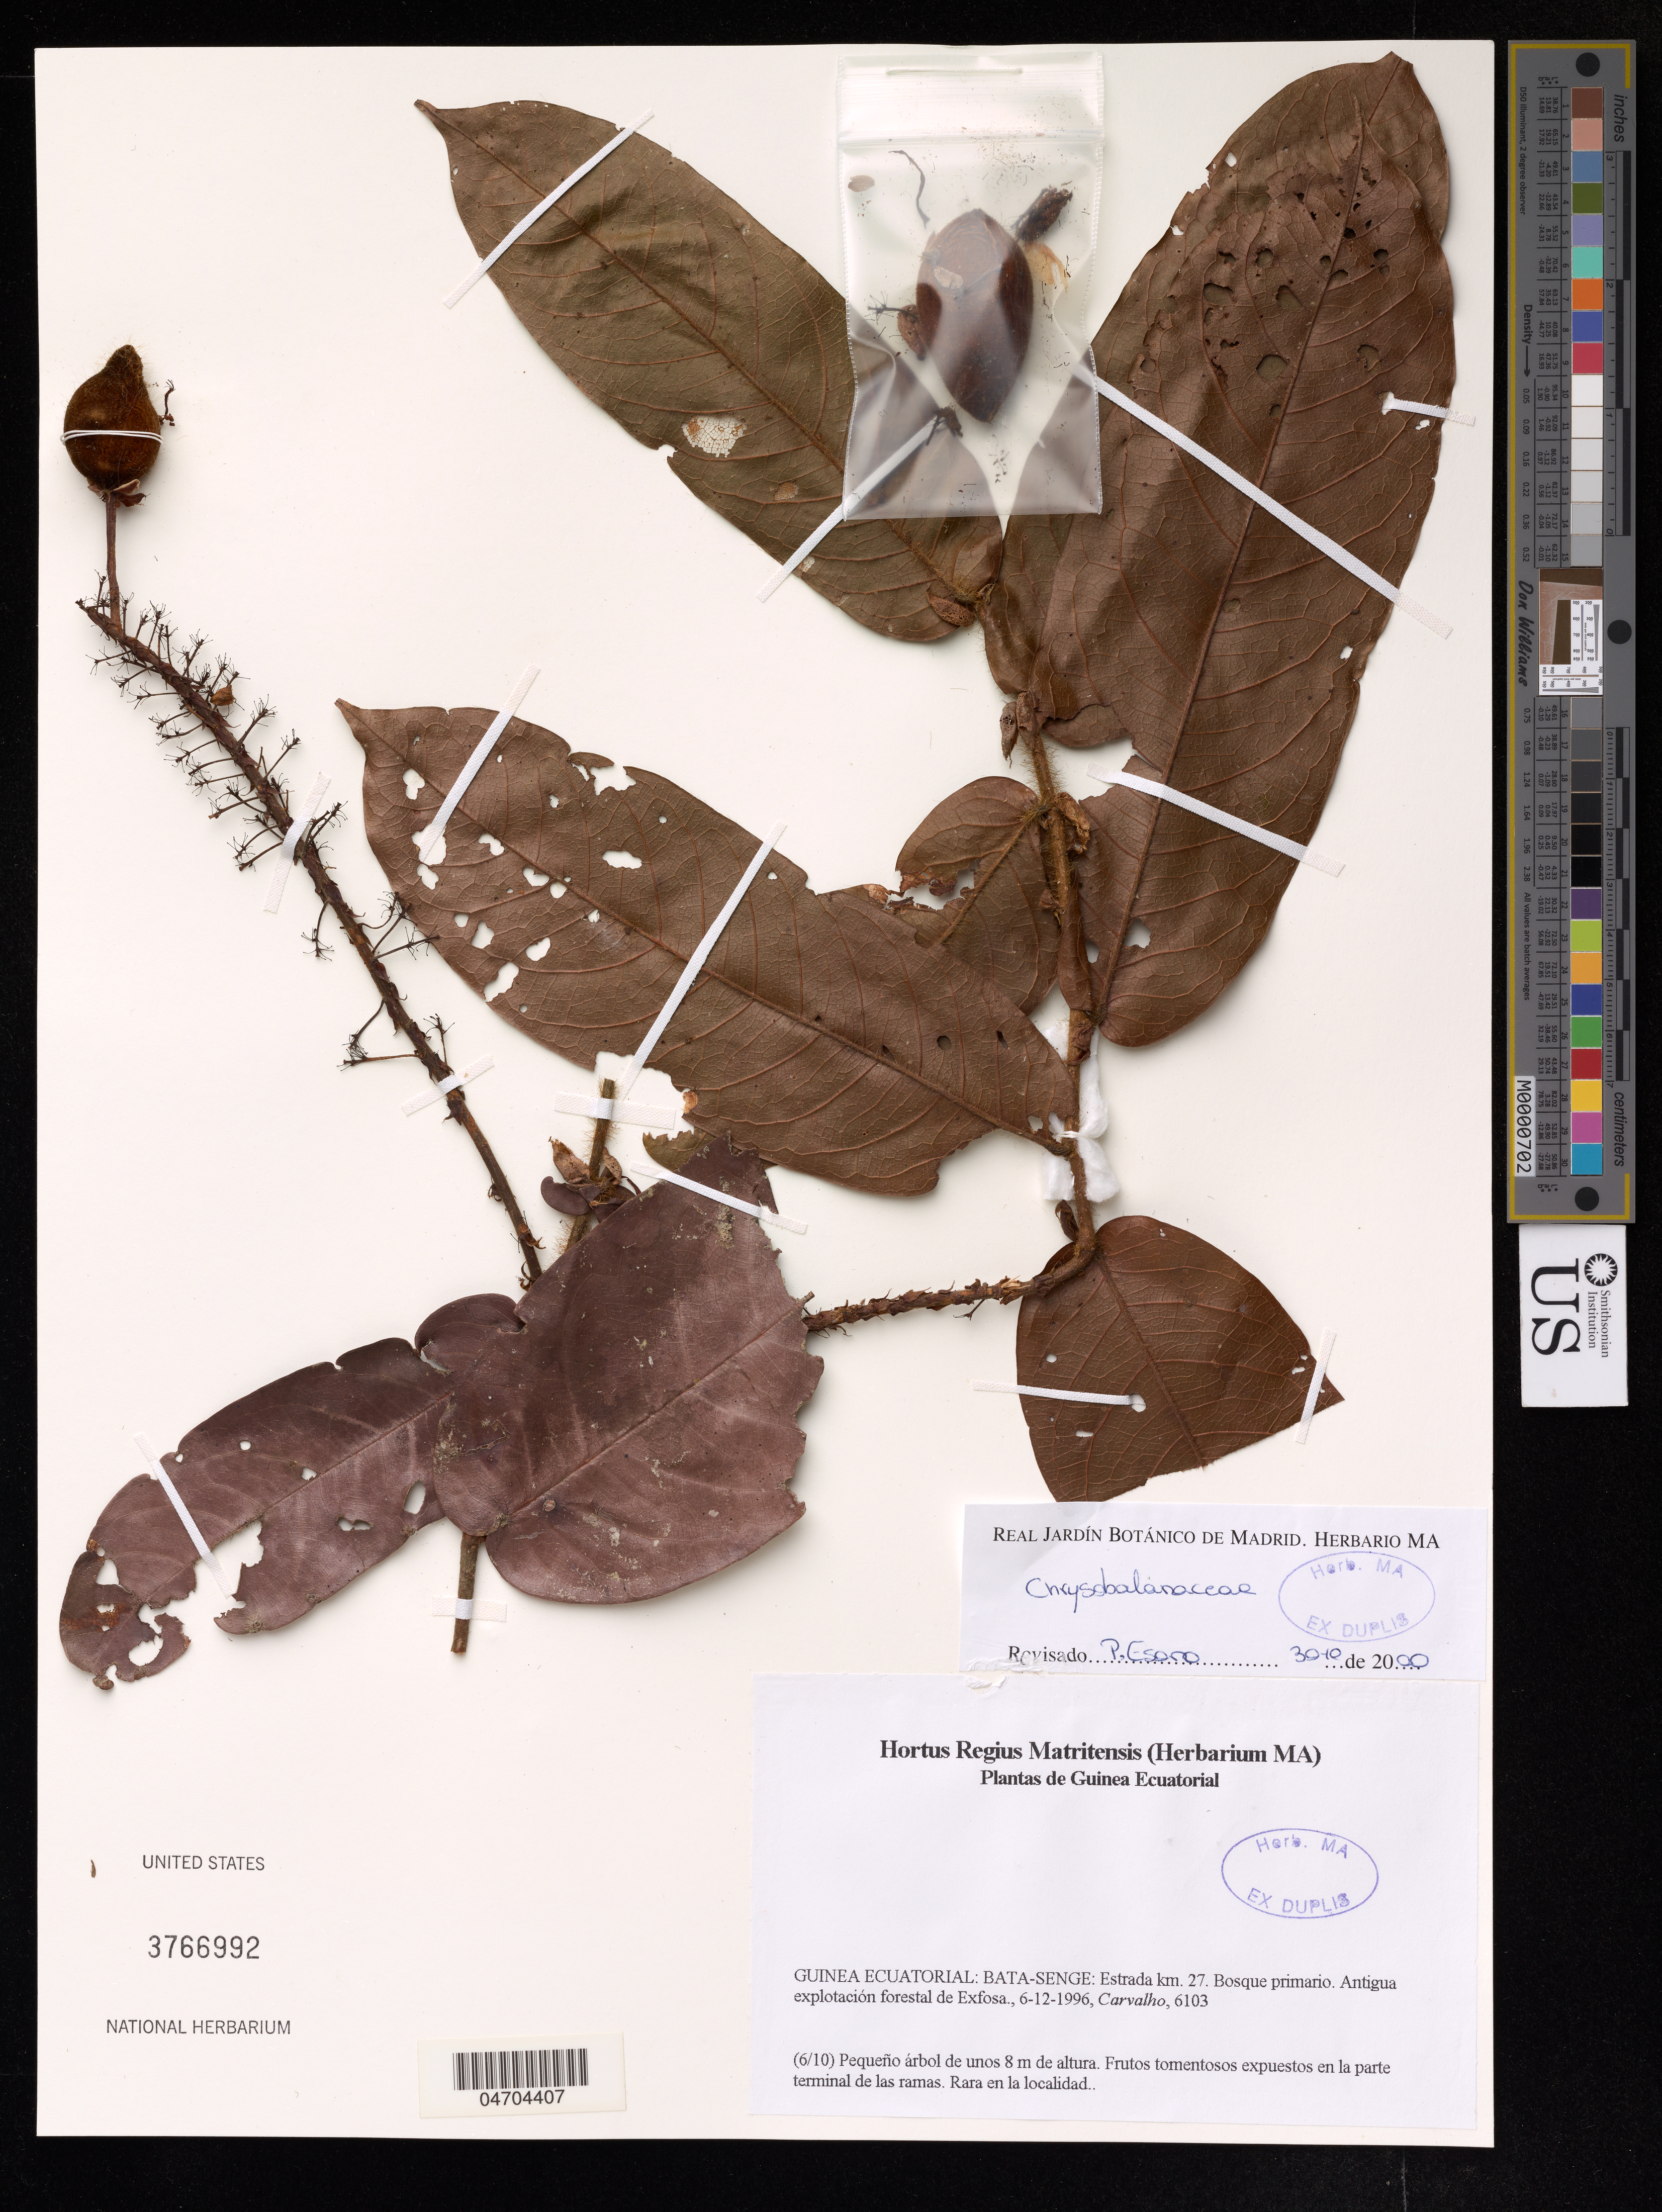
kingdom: Plantae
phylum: Tracheophyta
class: Magnoliopsida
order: Malpighiales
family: Chrysobalanaceae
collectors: Carvalho, --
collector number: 6103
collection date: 1996-12-06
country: Equatorial Guinea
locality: Bata-Senge: Estrada km. 27.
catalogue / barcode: US 3766992